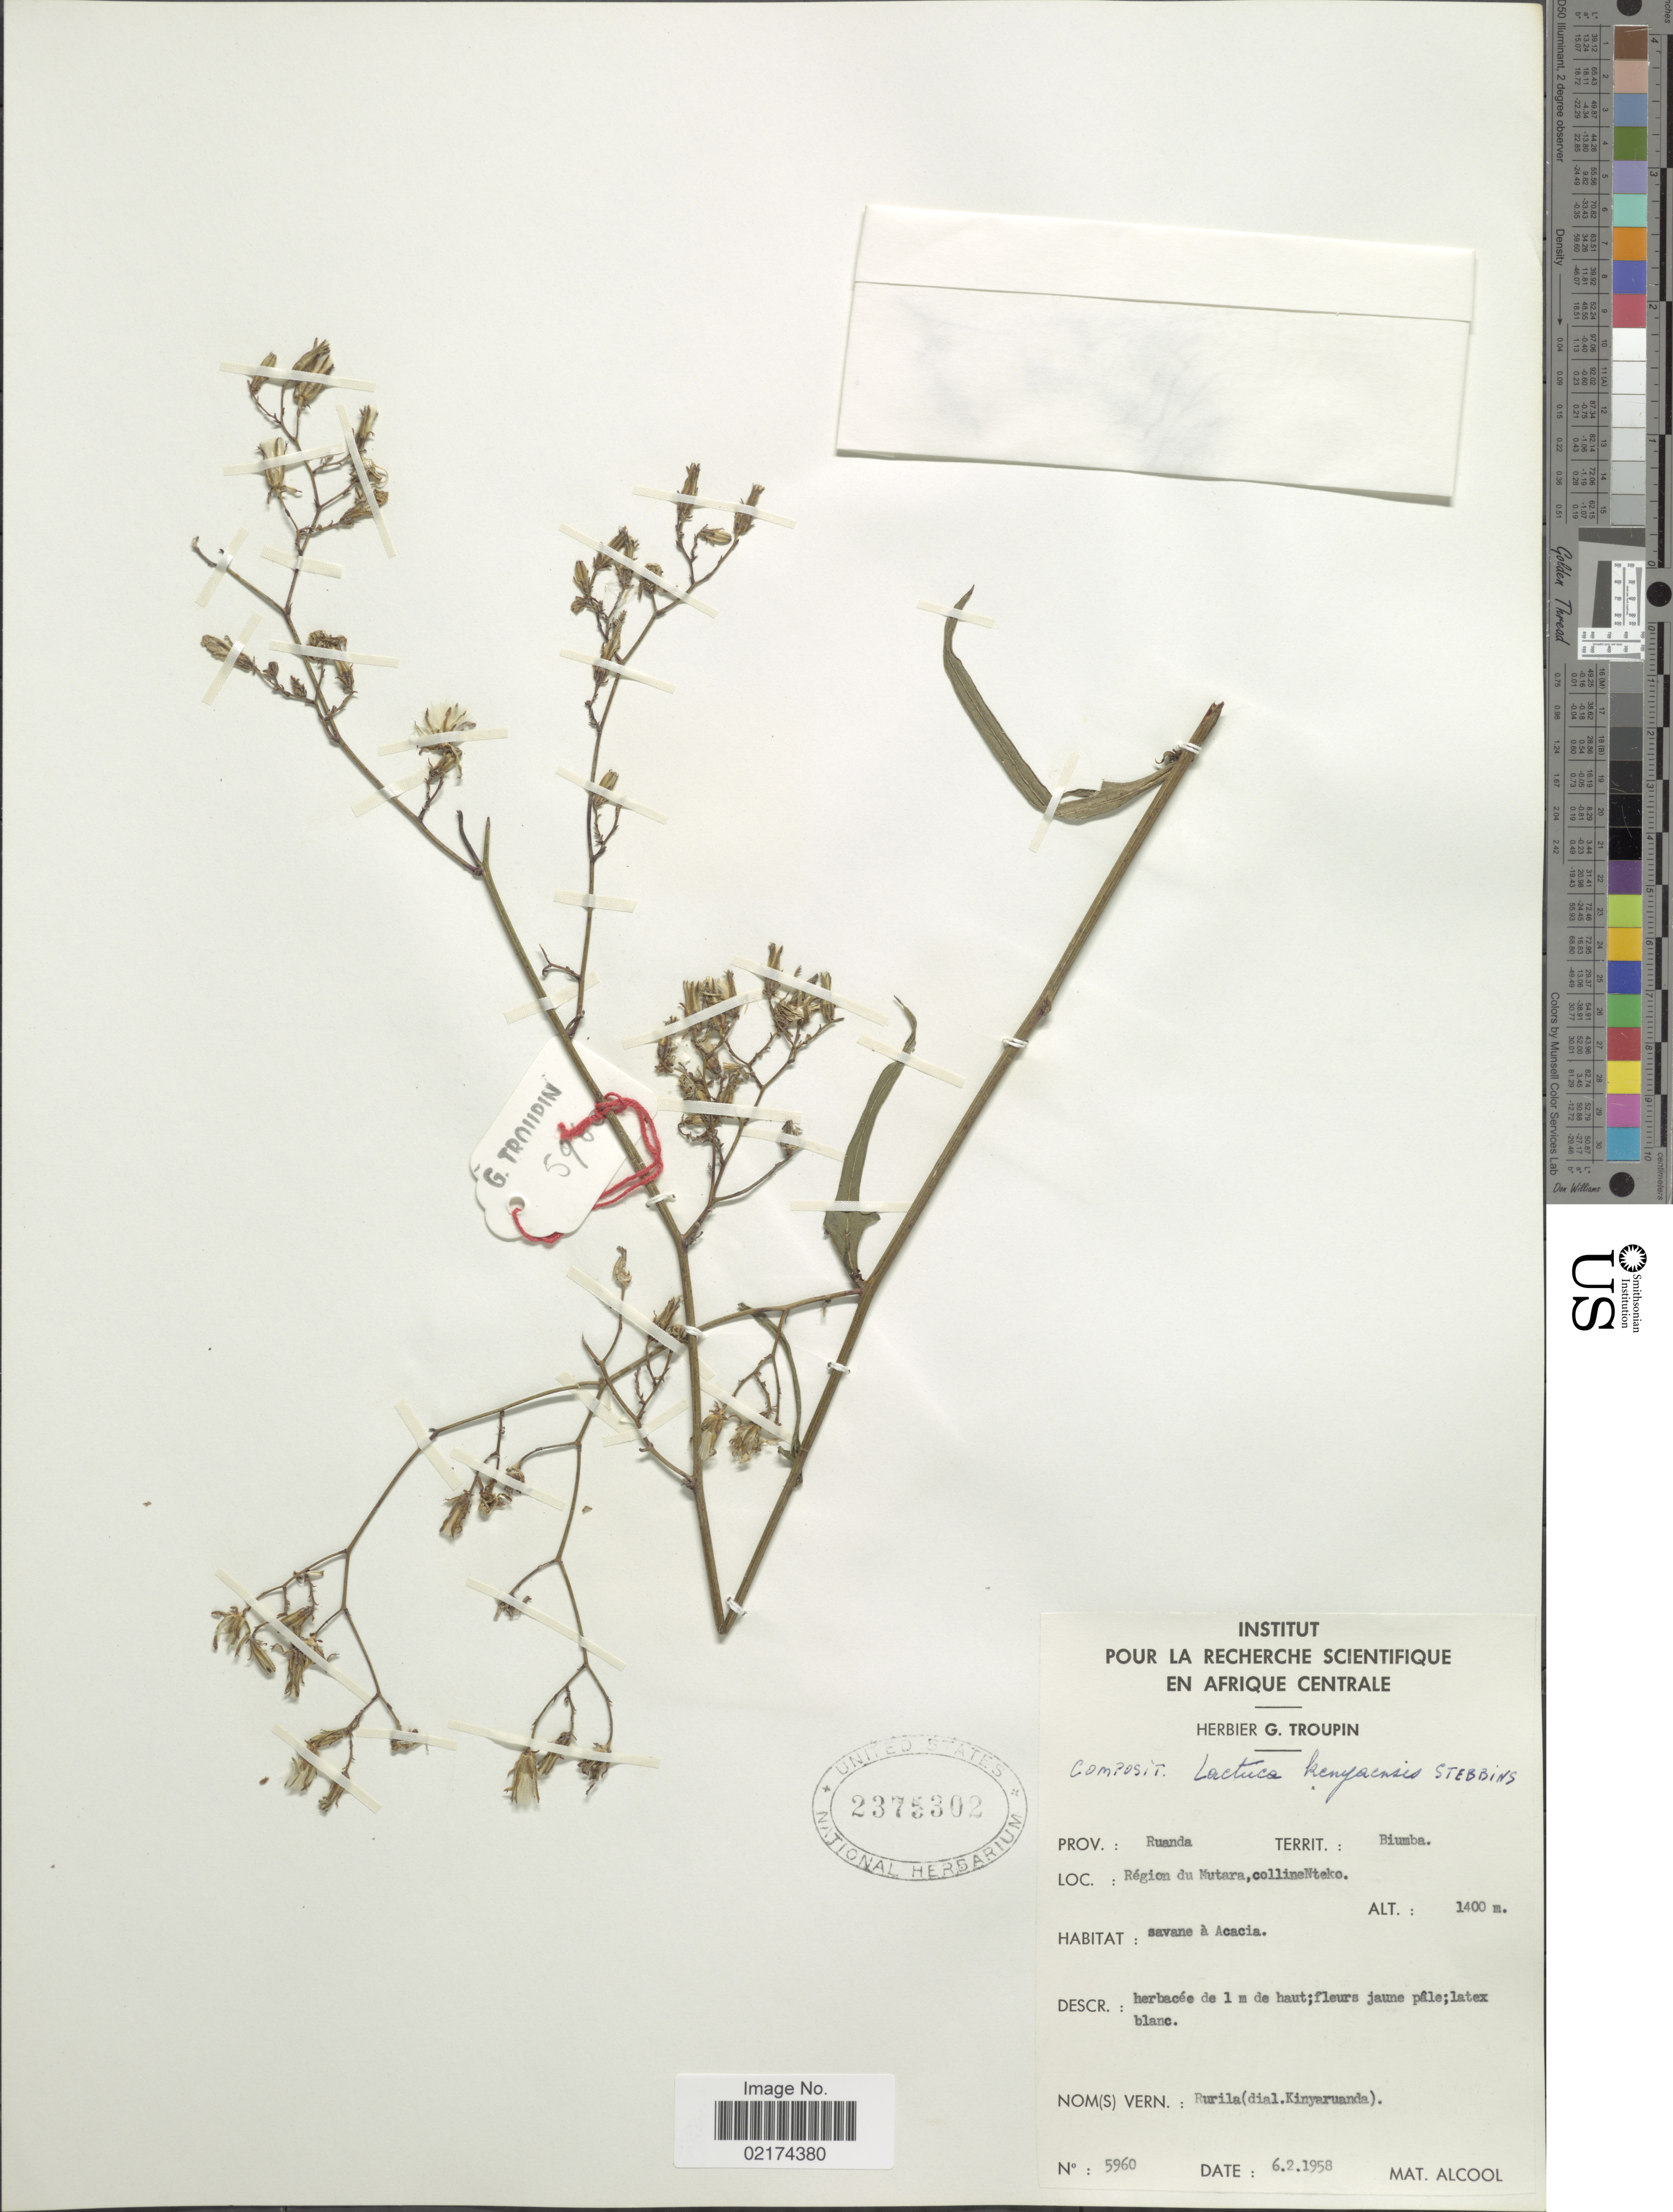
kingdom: Plantae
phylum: Tracheophyta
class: Magnoliopsida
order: Asterales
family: Asteraceae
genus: Lactuca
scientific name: Lactuca inermis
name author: Forssk.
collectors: ex herb. G. Troupin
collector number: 5960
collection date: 1958-02-06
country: Rwanda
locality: Prov. Ruanda, Territ. Biumba, region du Mutara, colline Nteko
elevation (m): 1400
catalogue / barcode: US 2375302